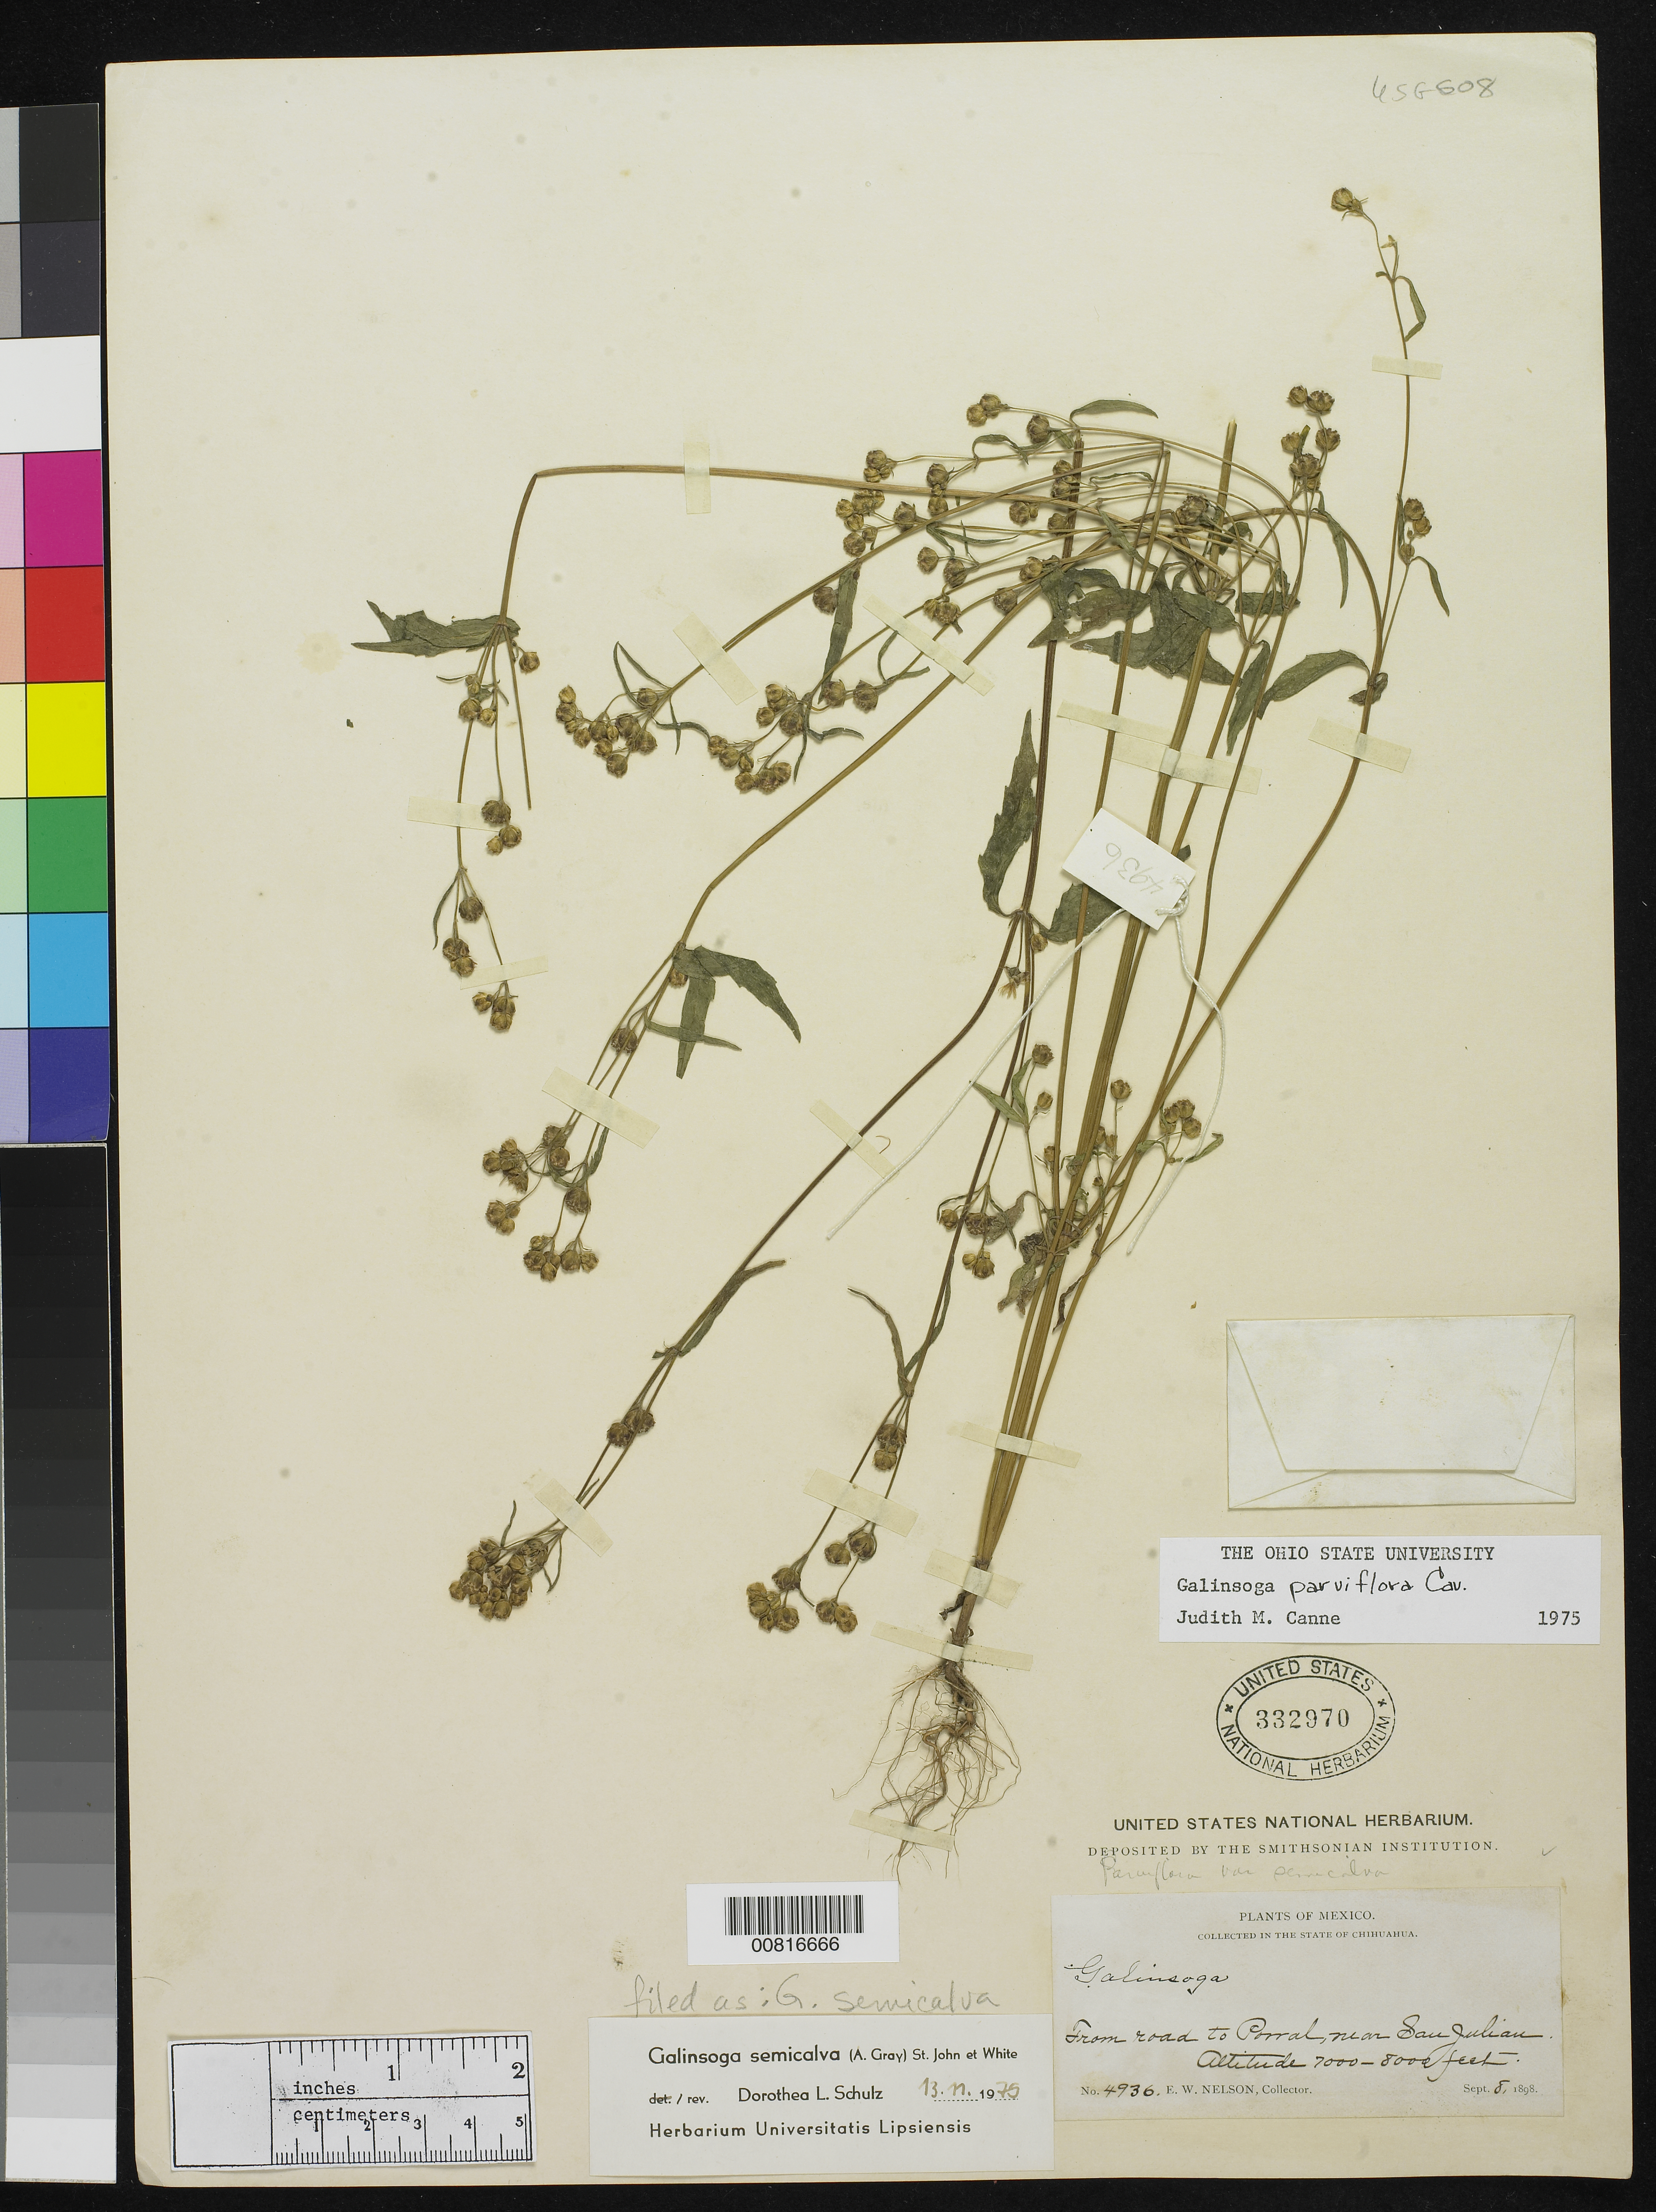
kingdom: Plantae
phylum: Tracheophyta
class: Magnoliopsida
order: Asterales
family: Asteraceae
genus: Galinsoga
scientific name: Galinsoga semicalva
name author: (A. Gray) H. St. John & D. White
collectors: E. W. Nelson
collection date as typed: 08 Sep 1898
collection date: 1898-09-08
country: Mexico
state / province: Chihuahua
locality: Road to Parral, near San Julian, Chihuahua.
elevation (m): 2134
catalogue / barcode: US 332970